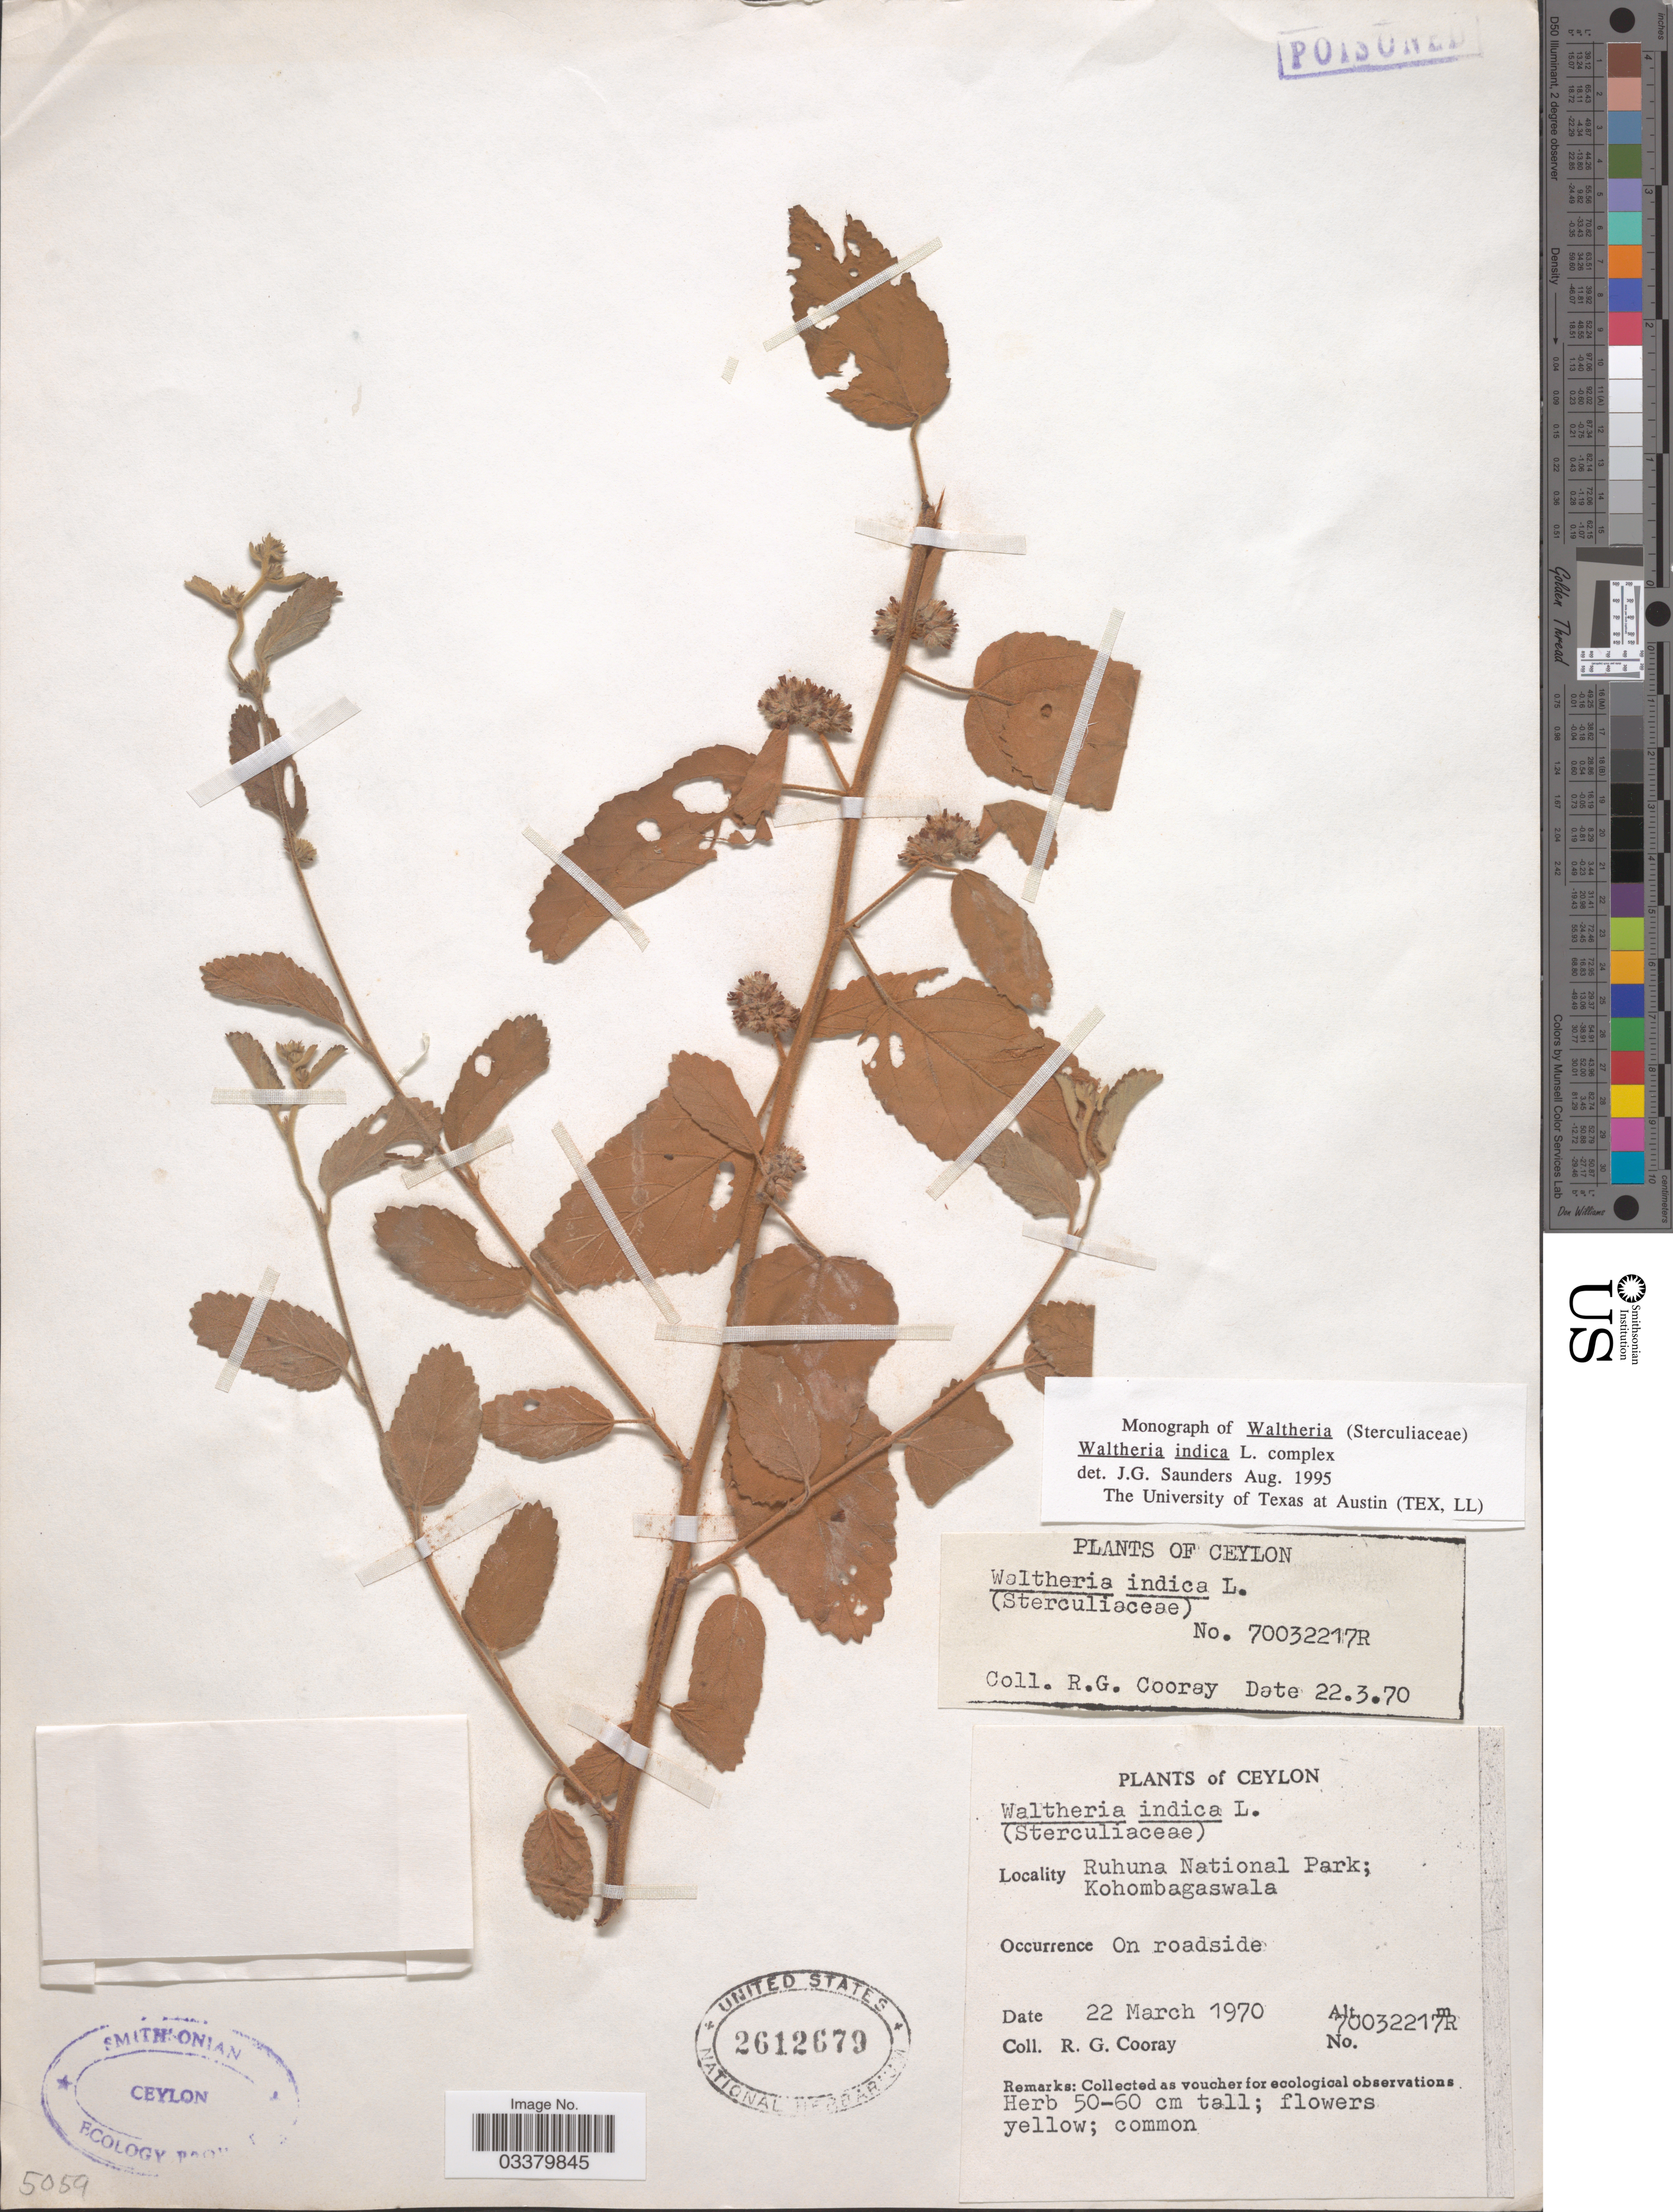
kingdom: Plantae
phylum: Tracheophyta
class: Magnoliopsida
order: Malvales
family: Malvaceae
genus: Waltheria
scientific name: Waltheria indica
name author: L.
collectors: R. Cooray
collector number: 70032217R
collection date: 1970-03-22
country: Sri Lanka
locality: Ceylon, Ruhuna National Park; Kohombagaswala.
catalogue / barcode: US 2612679